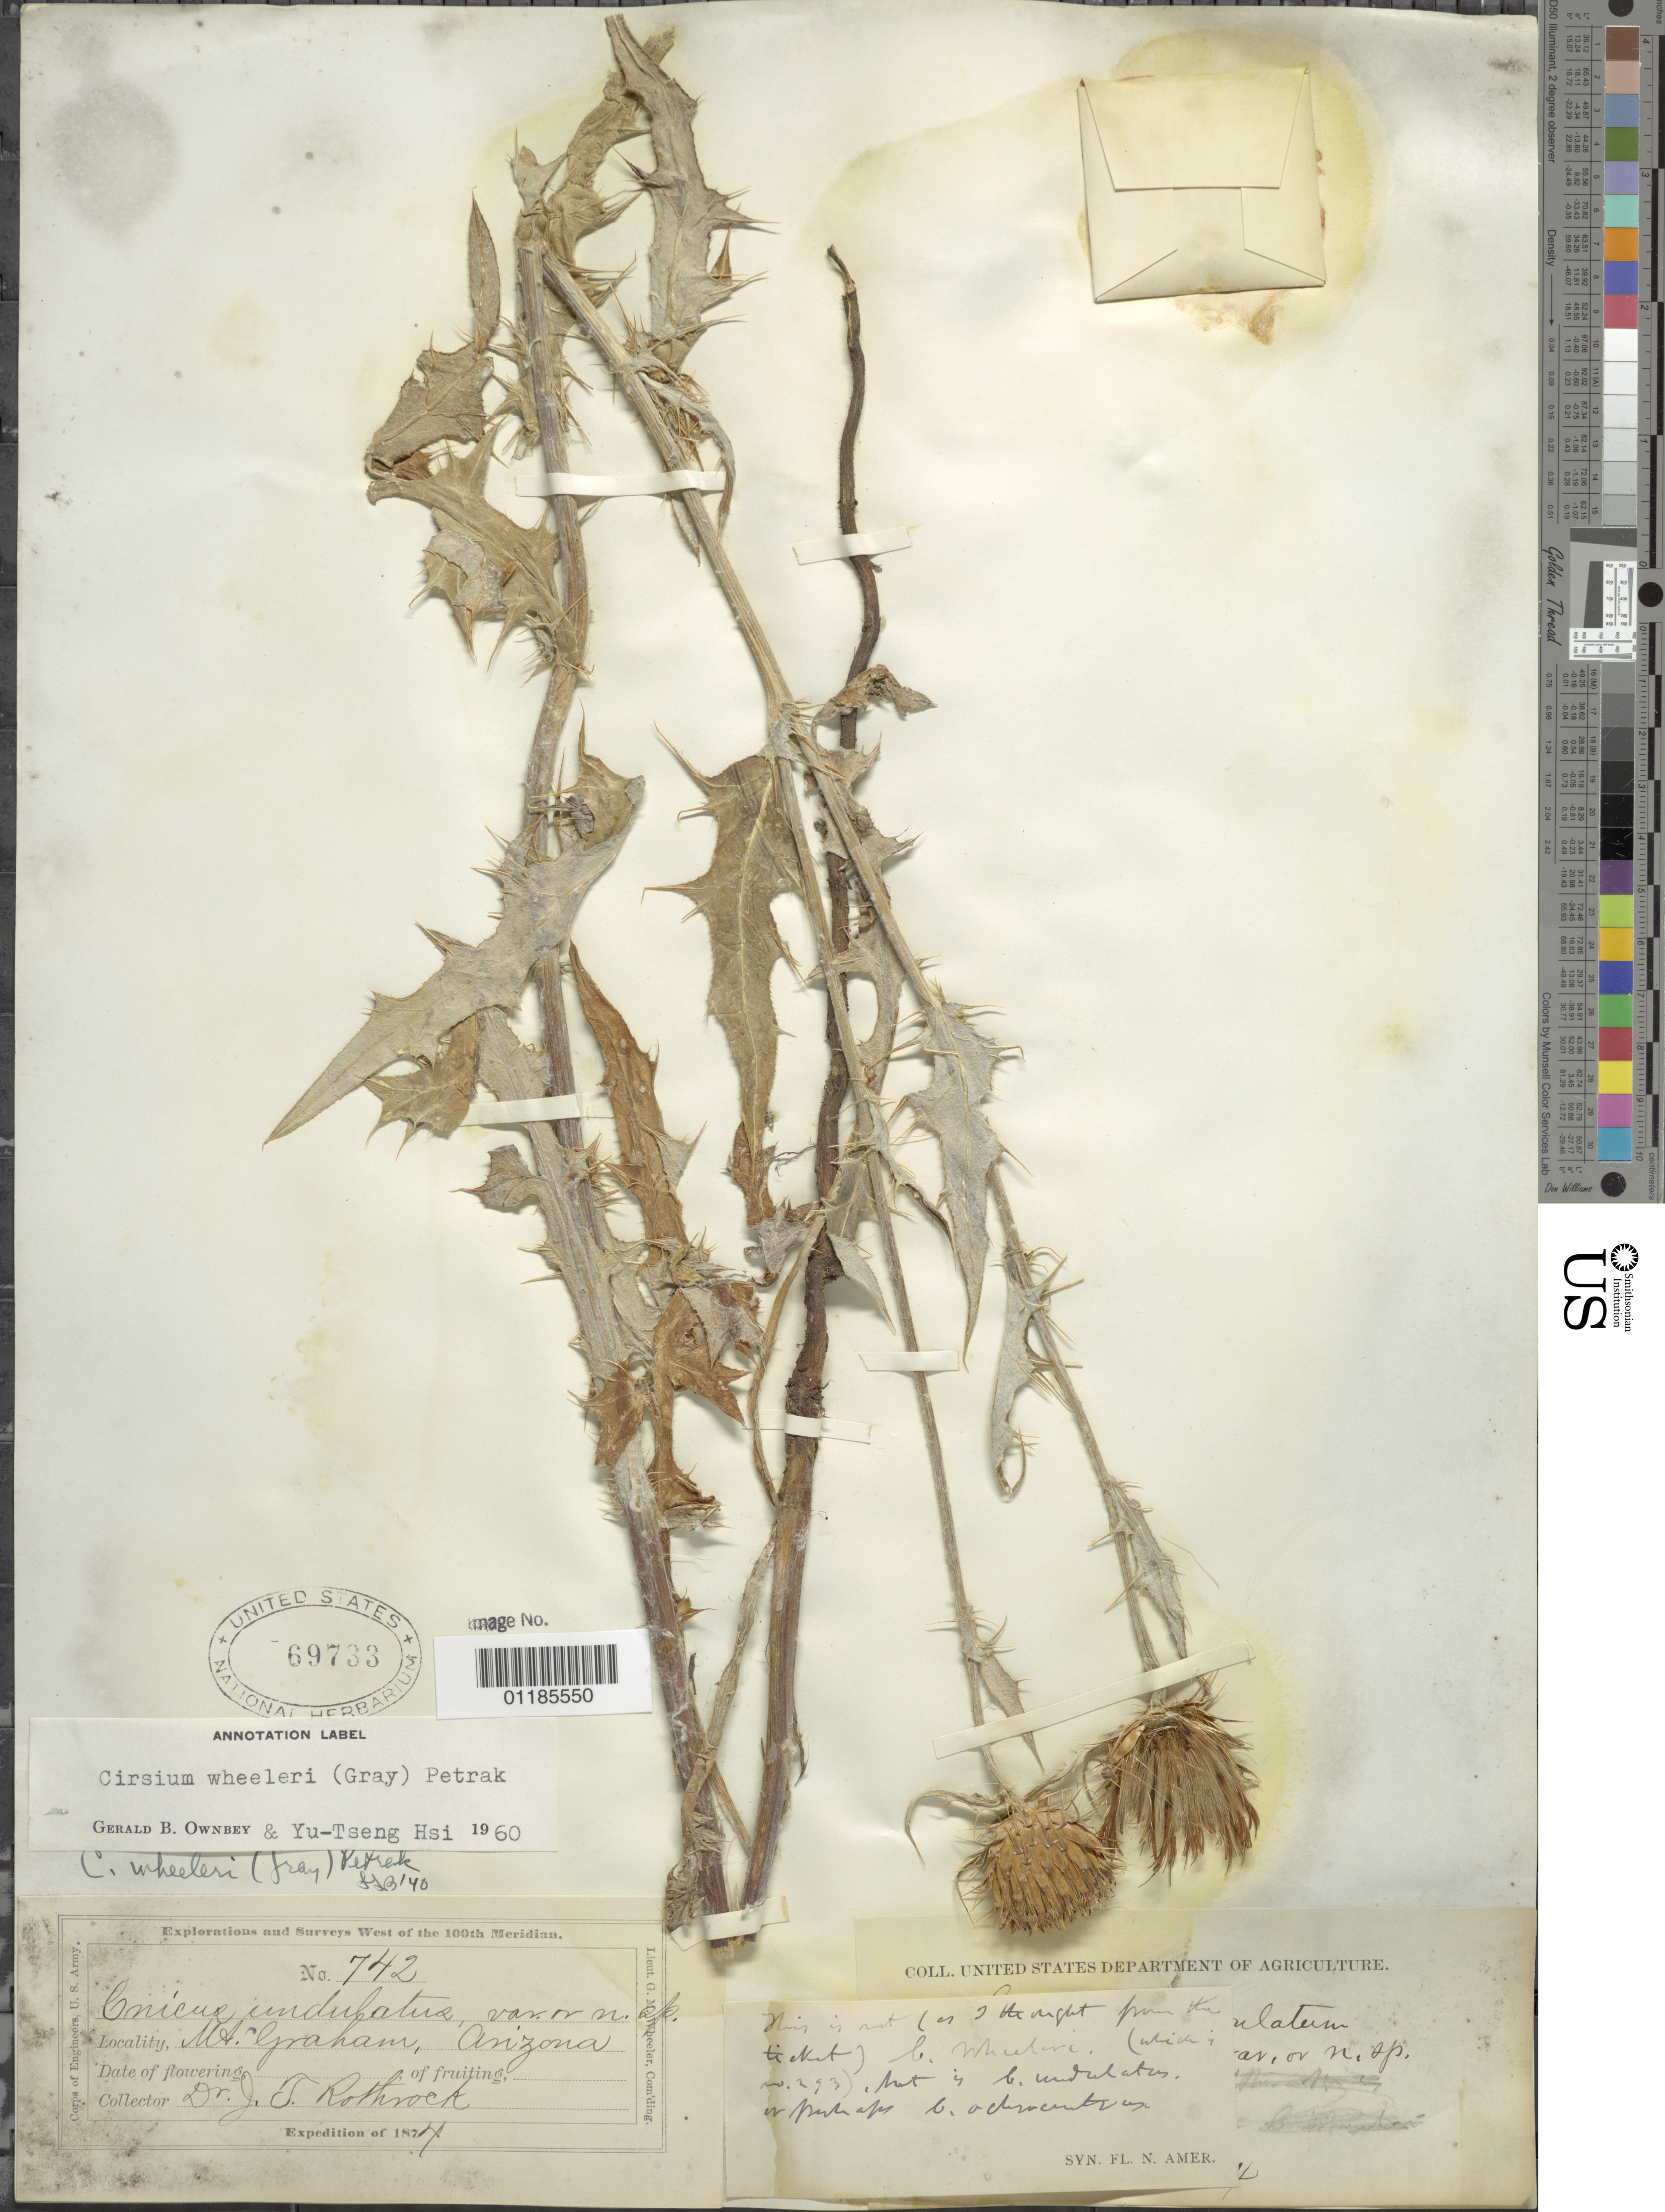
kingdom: Plantae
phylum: Tracheophyta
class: Magnoliopsida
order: Asterales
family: Asteraceae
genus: Cirsium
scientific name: Cirsium wheeleri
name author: (A. Gray) Petr.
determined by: Ownbey, G. B.; Hsi, Y.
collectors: J. T. Rothrock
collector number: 742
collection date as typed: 1874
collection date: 1874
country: United States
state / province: Arizona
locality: Mt. Graham.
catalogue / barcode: US 69733